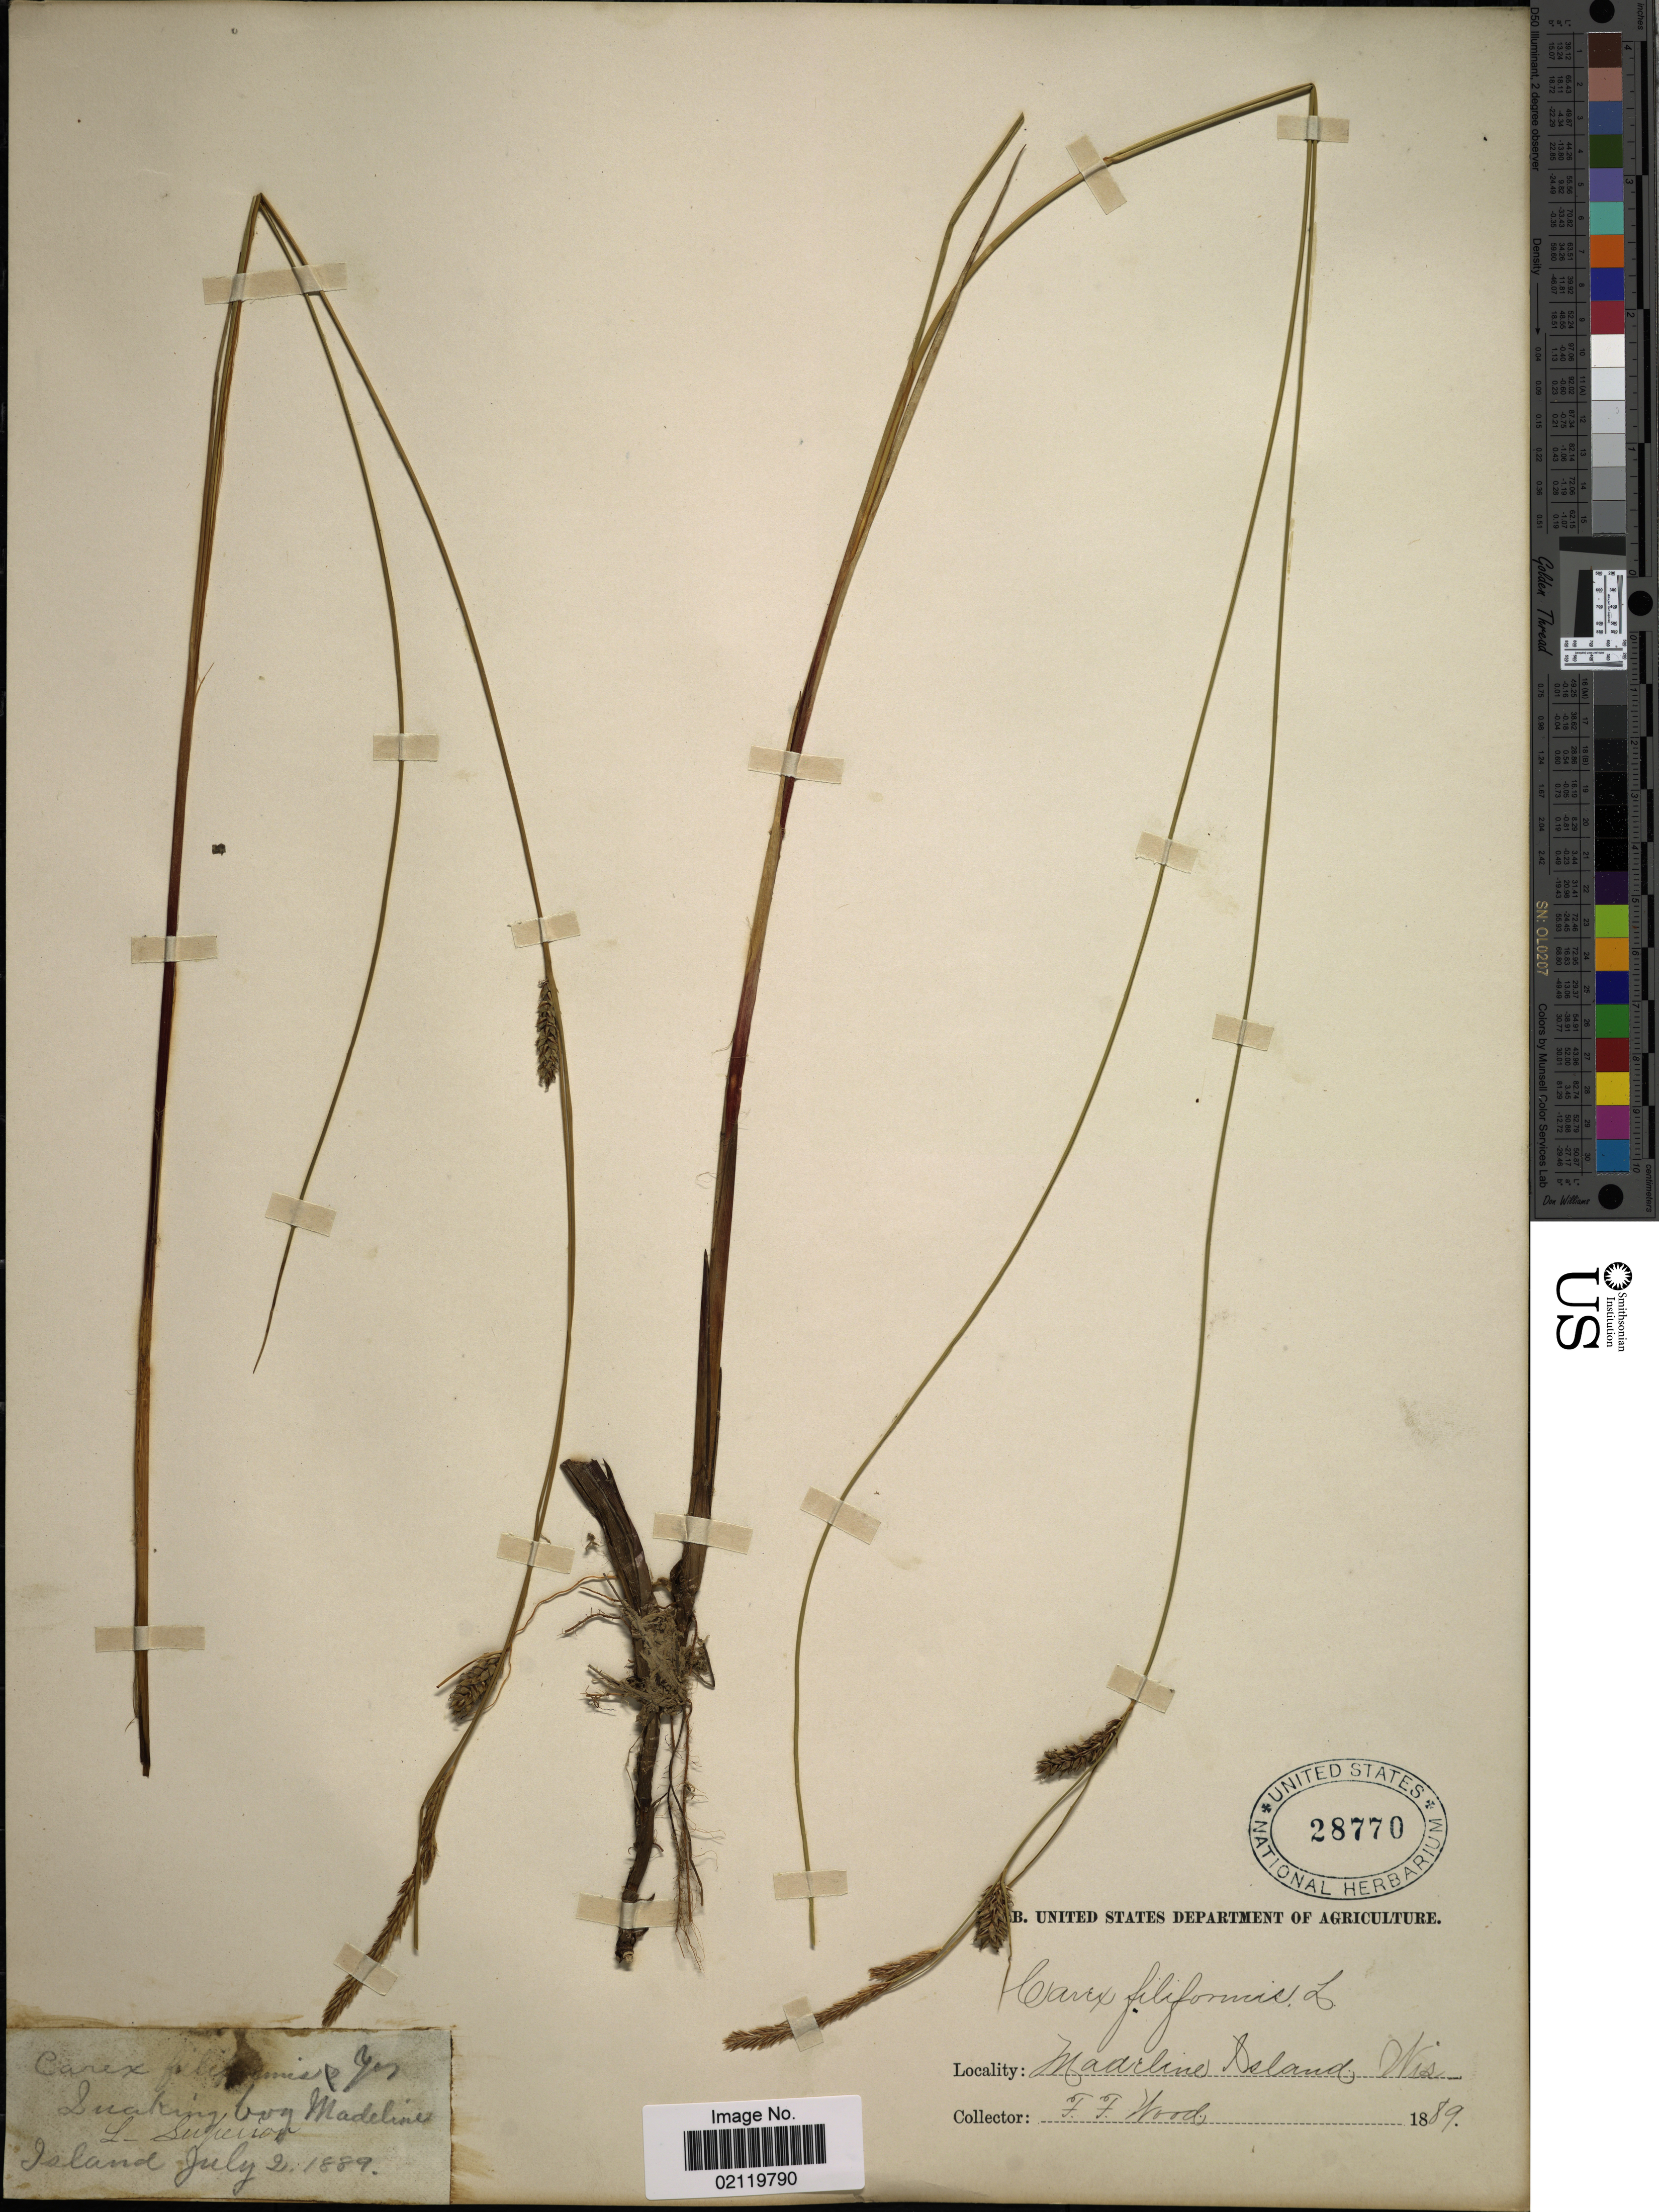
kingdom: Plantae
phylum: Tracheophyta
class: Liliopsida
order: Poales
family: Cyperaceae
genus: Carex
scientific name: Carex lasiocarpa var. americana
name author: Fernald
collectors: F. Wood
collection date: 1889-07-02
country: United States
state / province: Wisconsin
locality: Madeline Island, L. Superior.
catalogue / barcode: US 28770